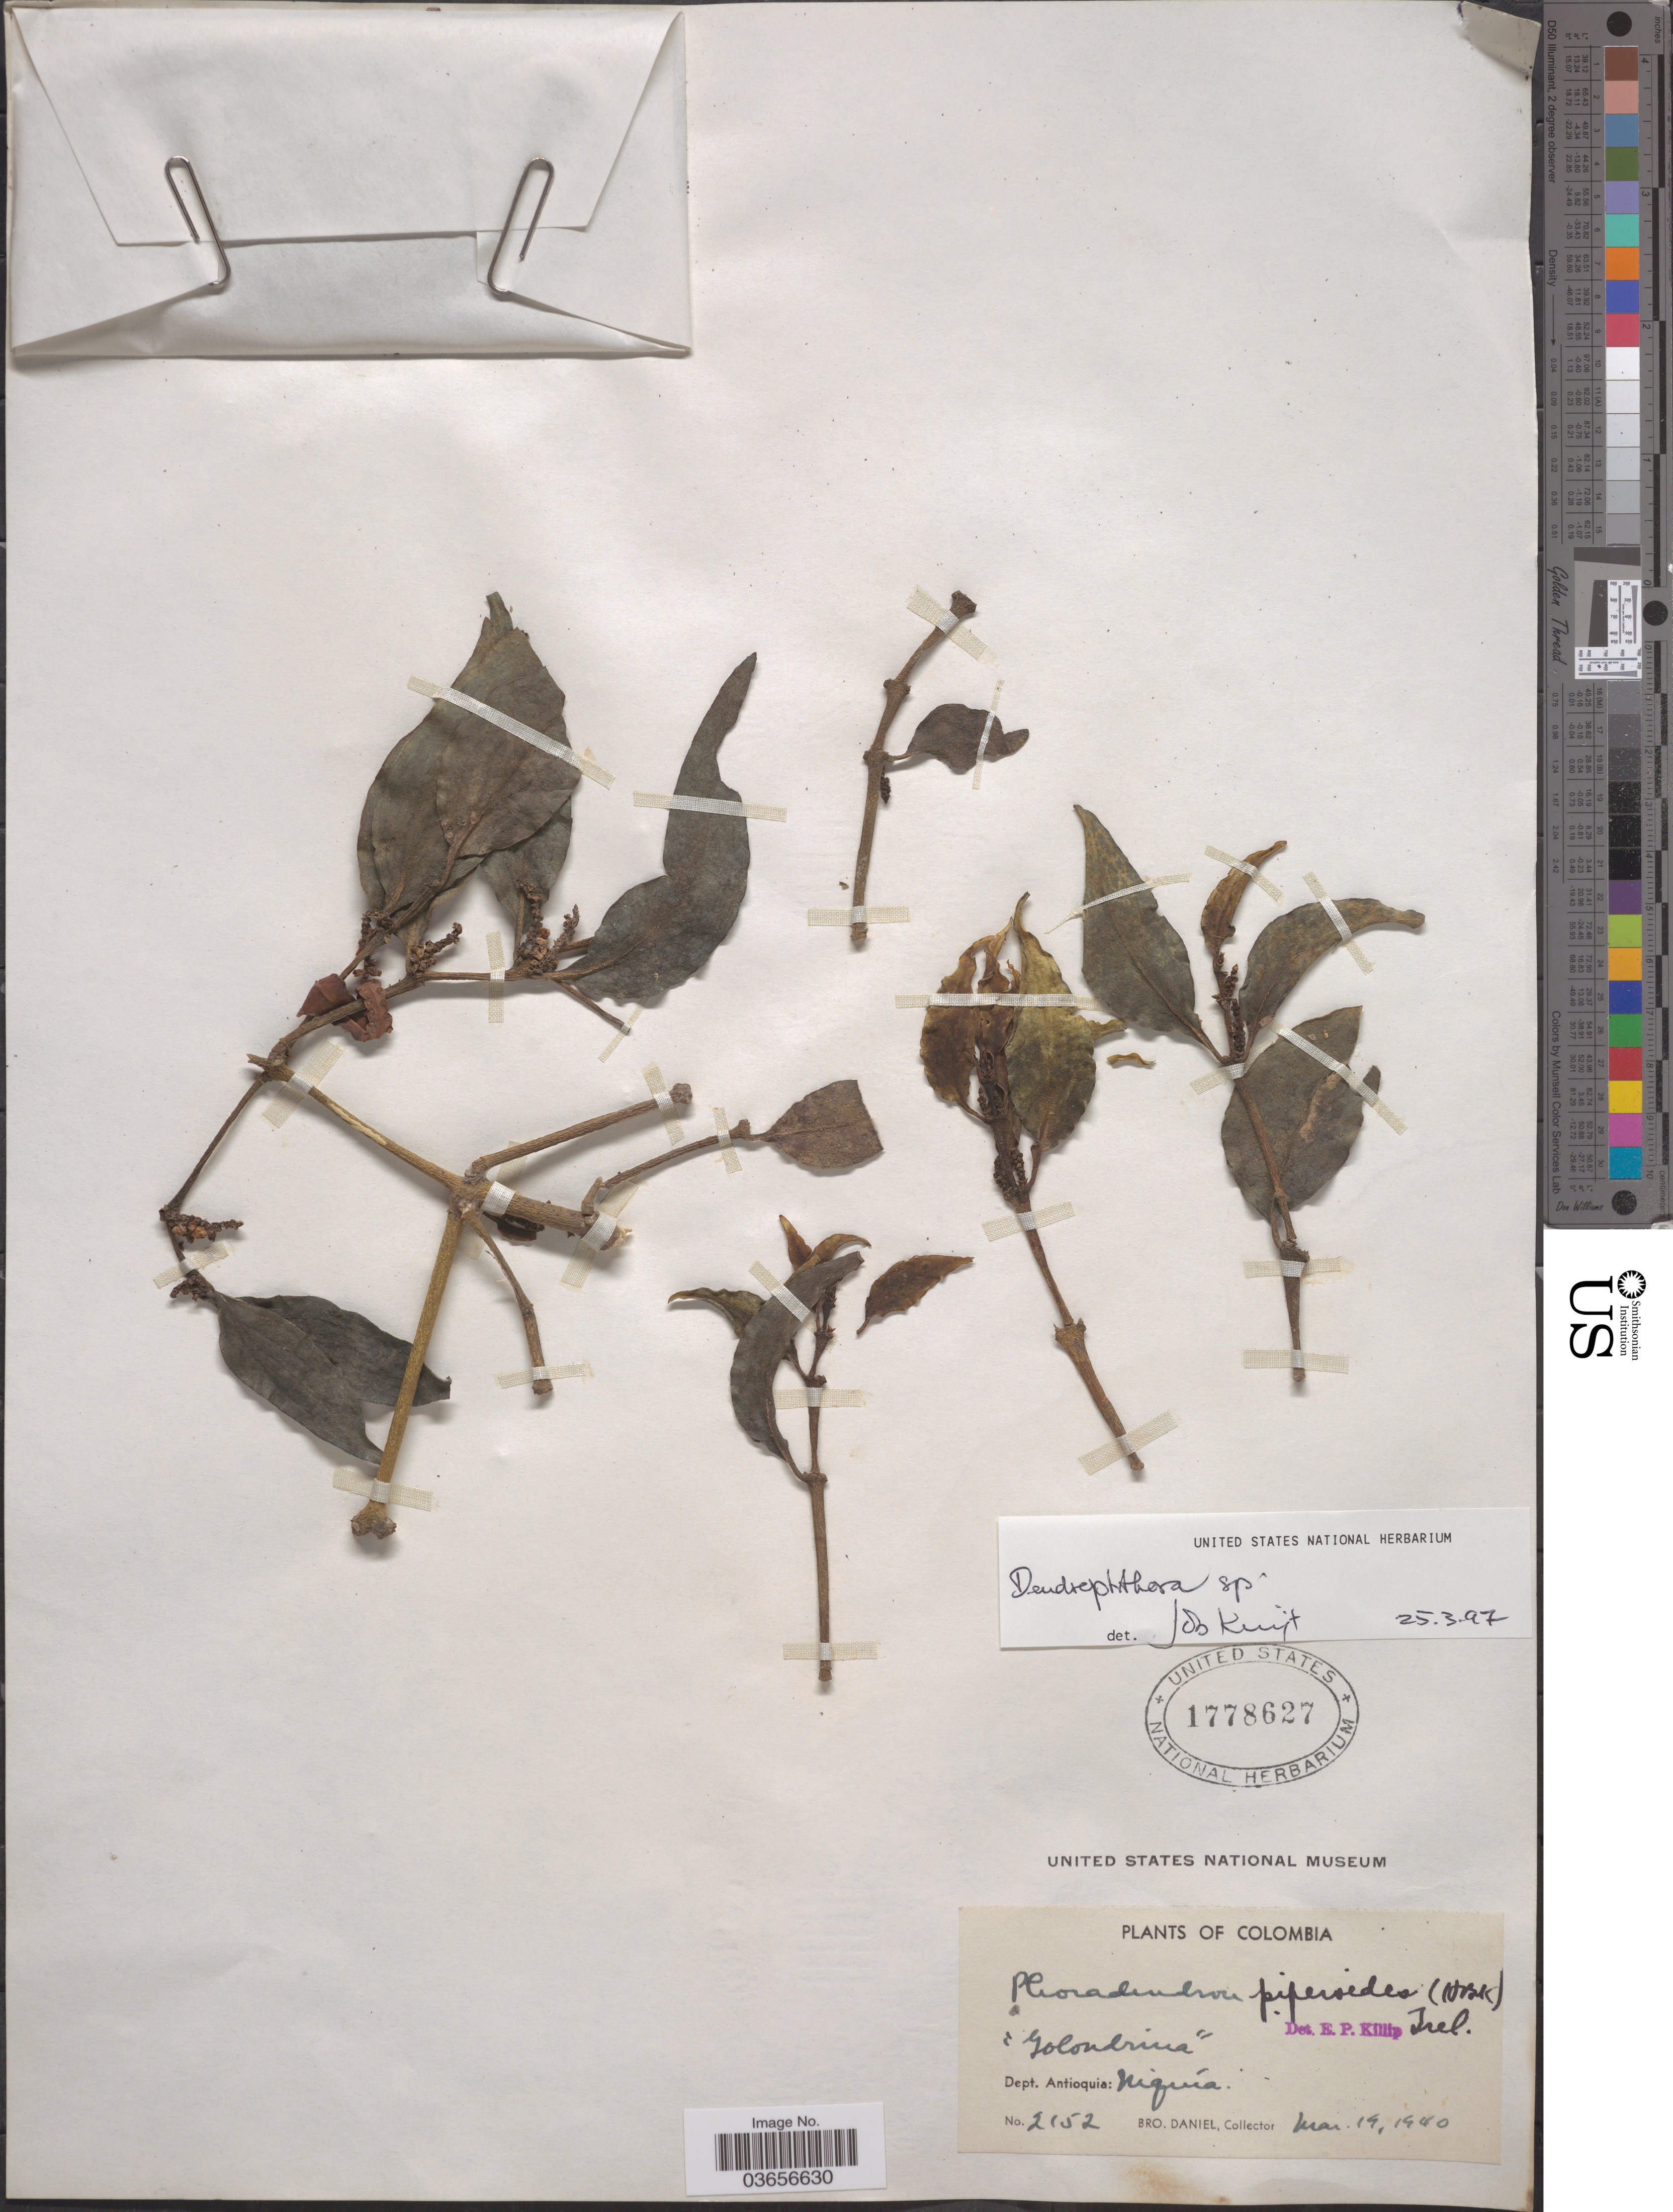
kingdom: Plantae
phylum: Tracheophyta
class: Magnoliopsida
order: Santalales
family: Viscaceae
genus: Dendrophthora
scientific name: Dendrophthora sp.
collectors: Bro. Daniel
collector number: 2152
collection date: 1940-03-19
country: Colombia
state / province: Antioquia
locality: Dept. Antioquia: Niquía.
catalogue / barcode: US 1778627